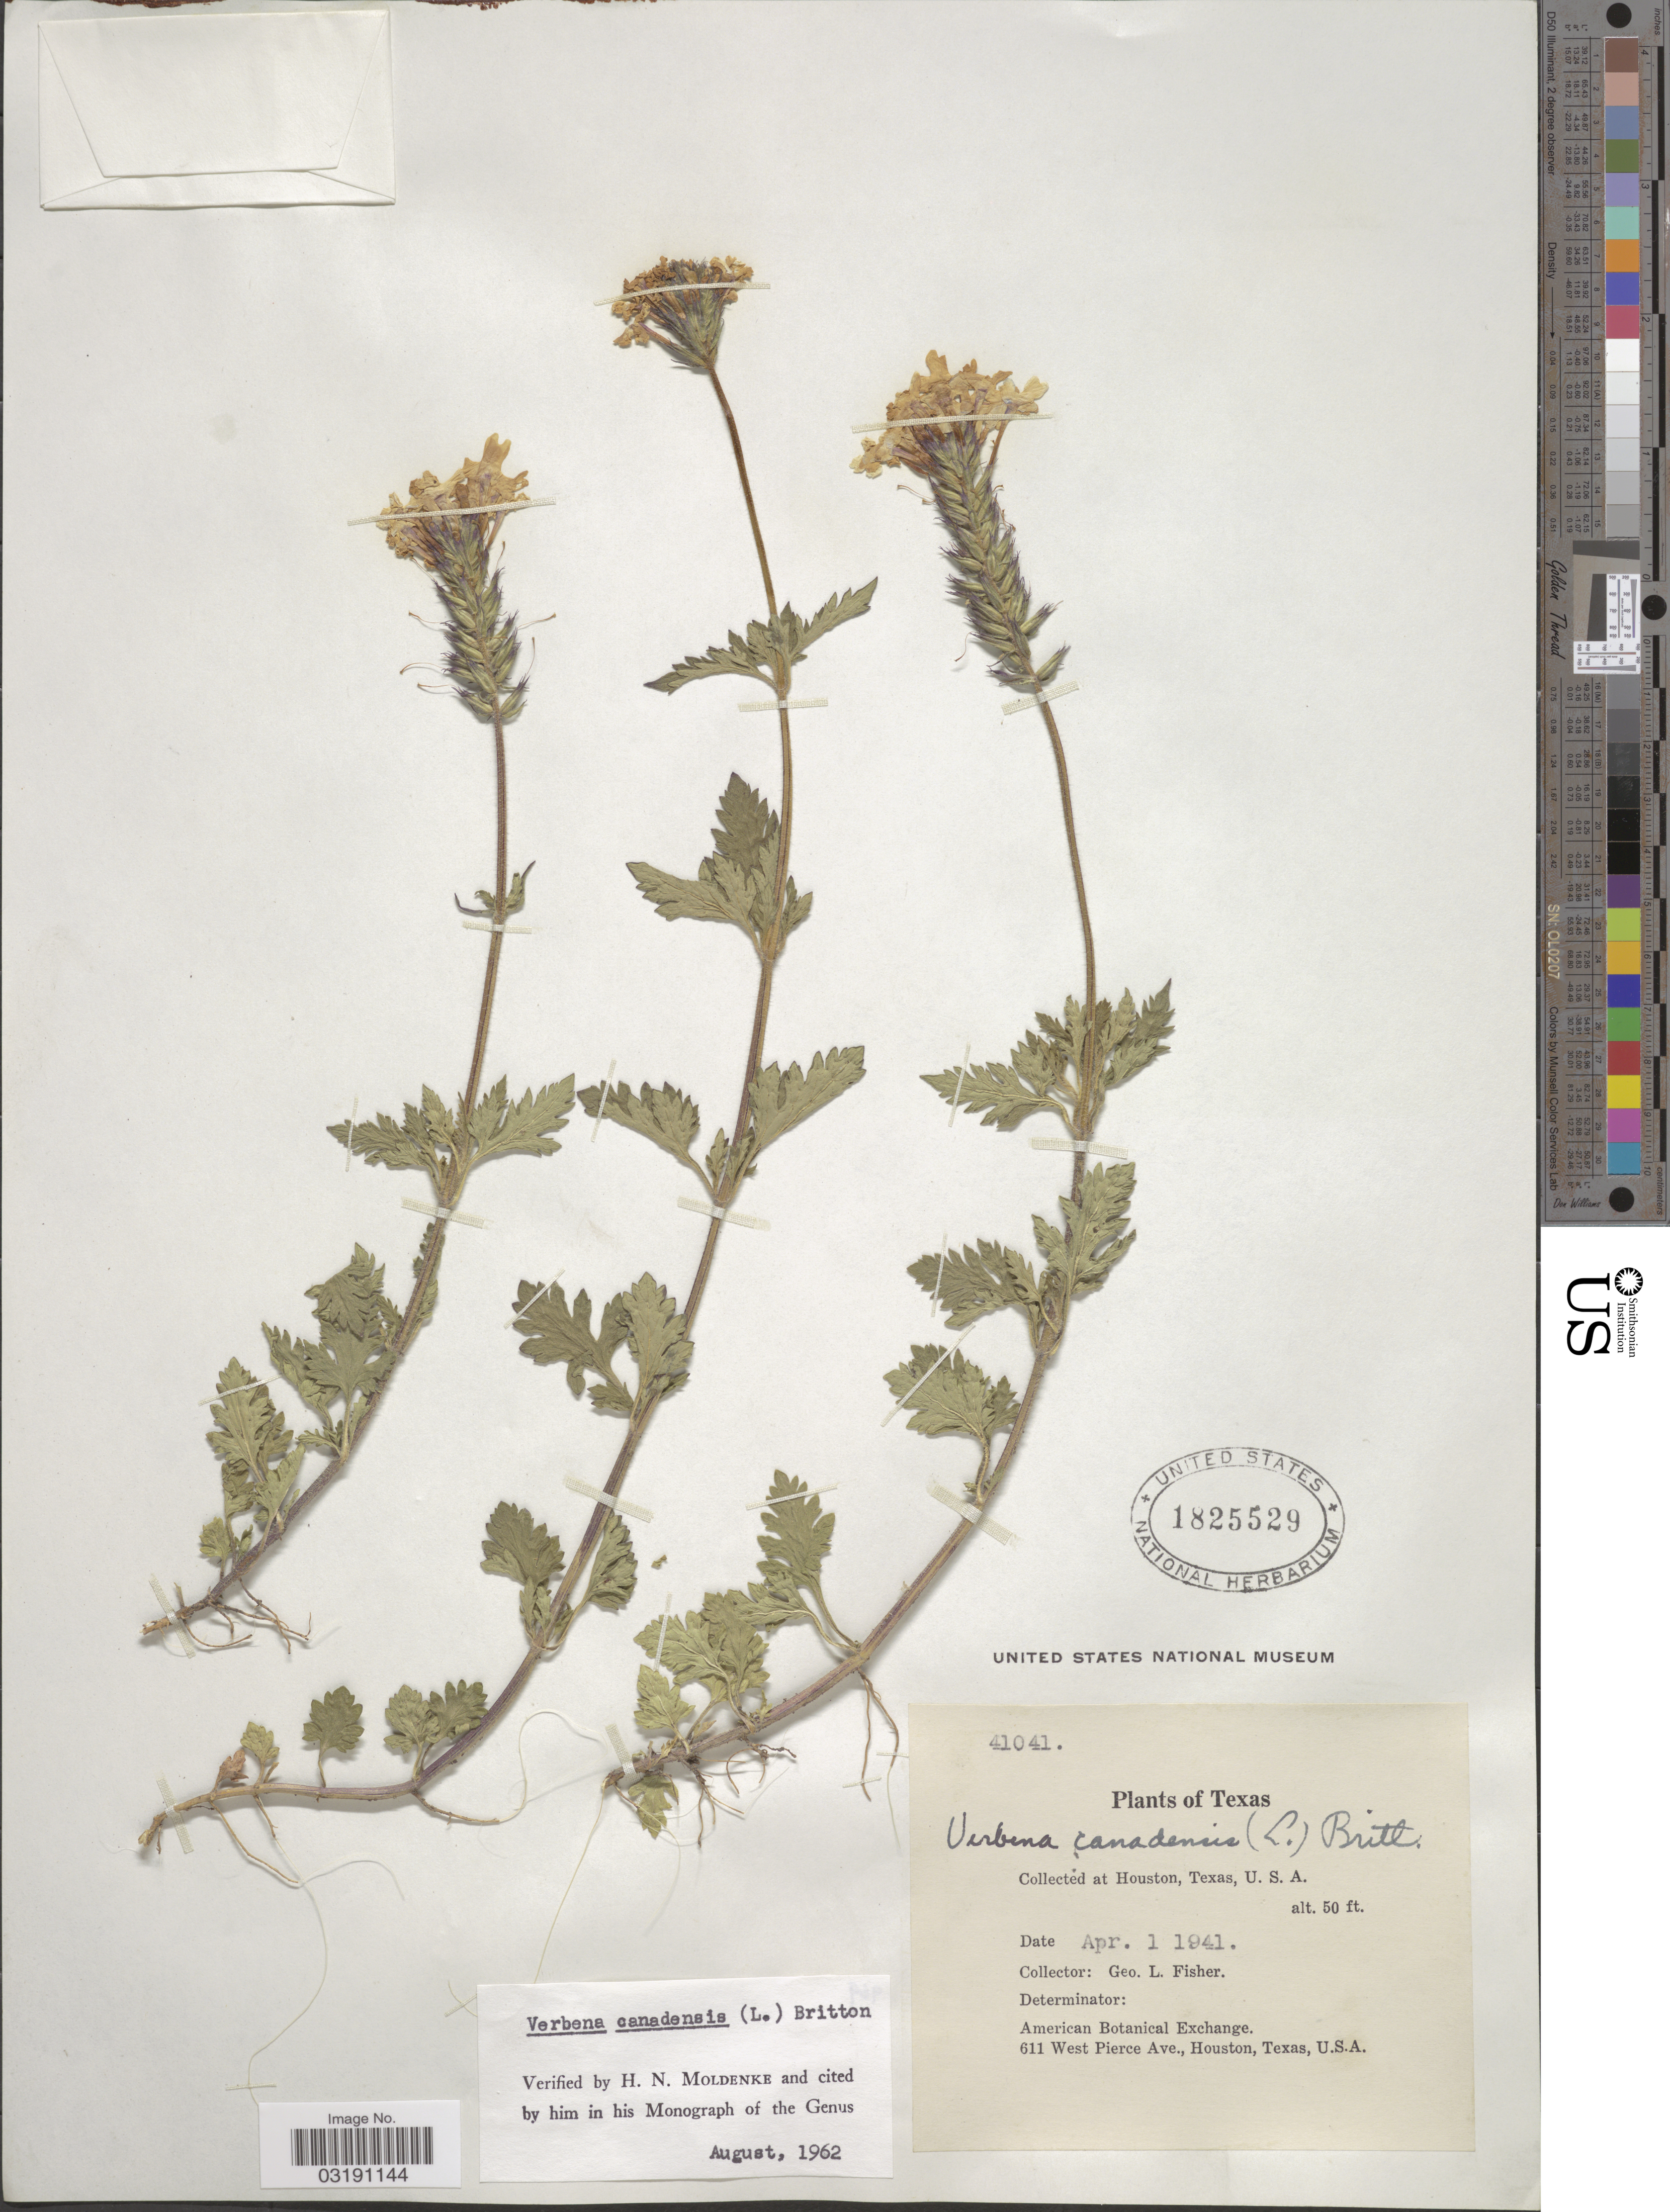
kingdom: Plantae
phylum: Tracheophyta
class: Magnoliopsida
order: Lamiales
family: Verbenaceae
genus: Verbena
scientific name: Verbena canadensis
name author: (L.) Britton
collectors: G. L. Fisher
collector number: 41041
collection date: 1941-04-01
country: United States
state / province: Texas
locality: Houston.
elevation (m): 15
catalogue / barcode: US 1825529